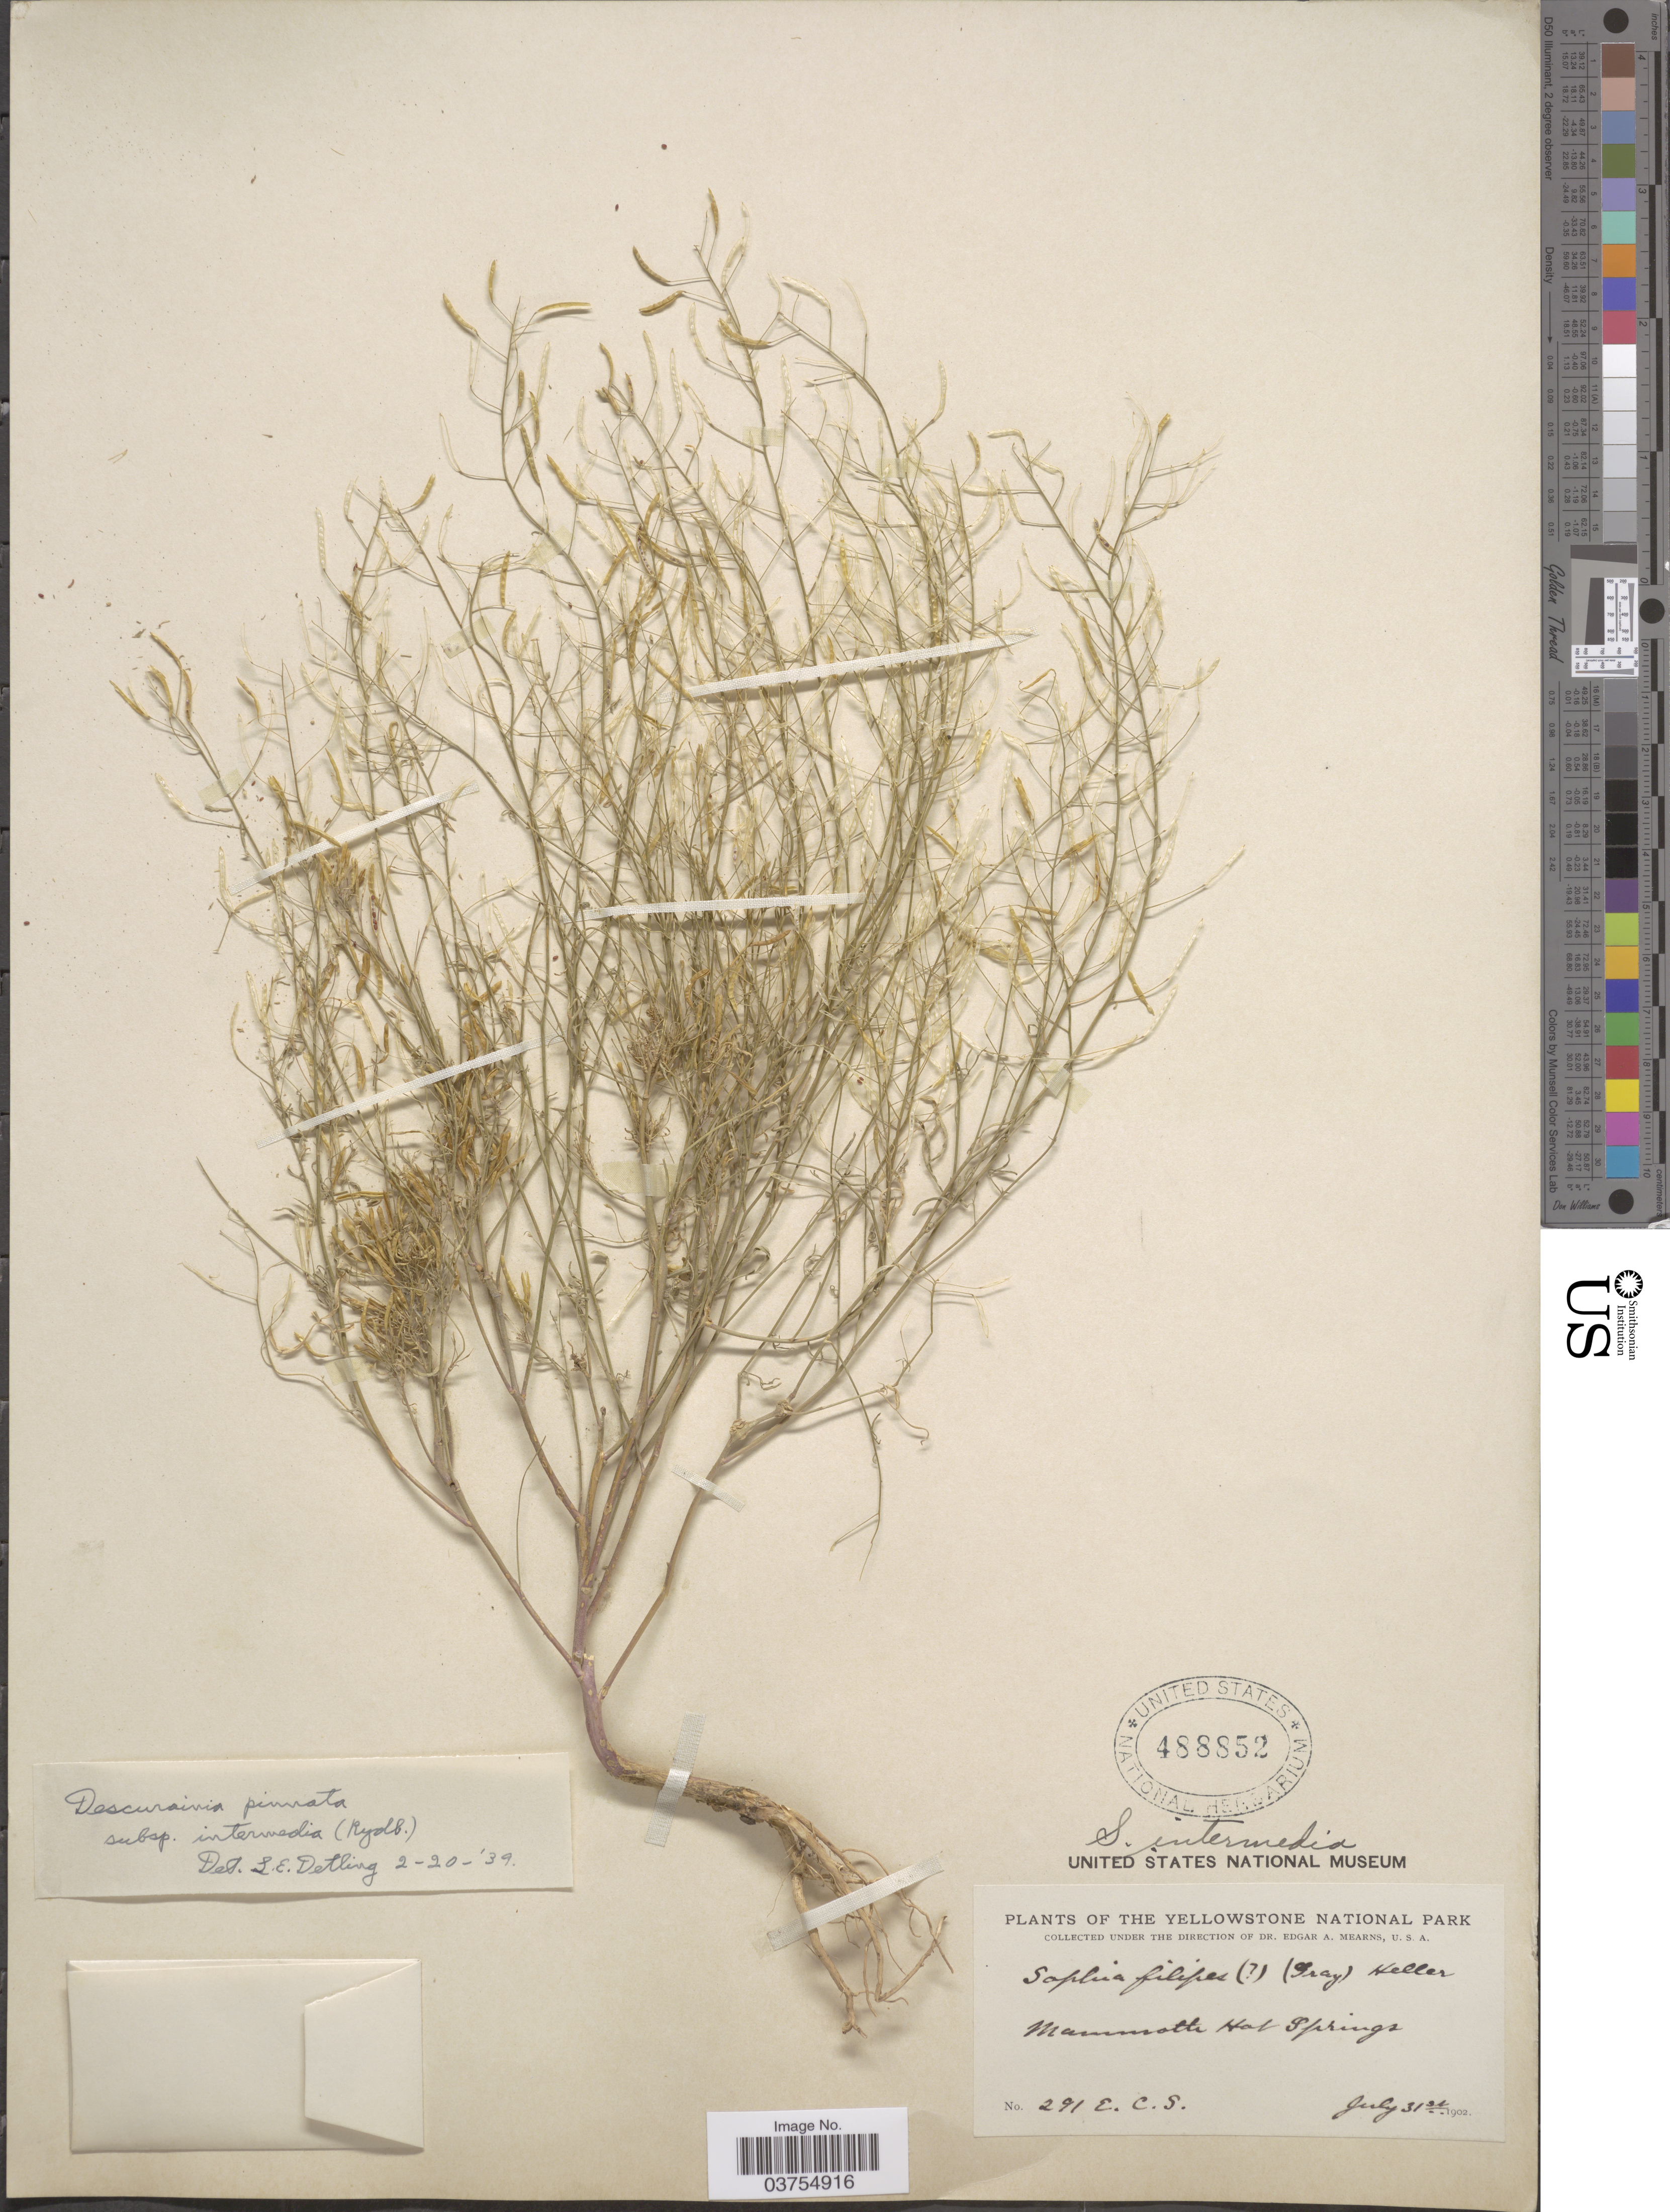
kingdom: Plantae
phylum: Tracheophyta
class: Magnoliopsida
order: Brassicales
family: Brassicaceae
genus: Descurainia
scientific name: Descurainia pinnata subsp. intermedia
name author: (Rydb.) Detling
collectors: E. C. Smith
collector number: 291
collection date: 1902-07-31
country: United States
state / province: Wyoming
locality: The Yellowstone National Park. Mammoth Hot Springs.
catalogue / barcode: US 488852